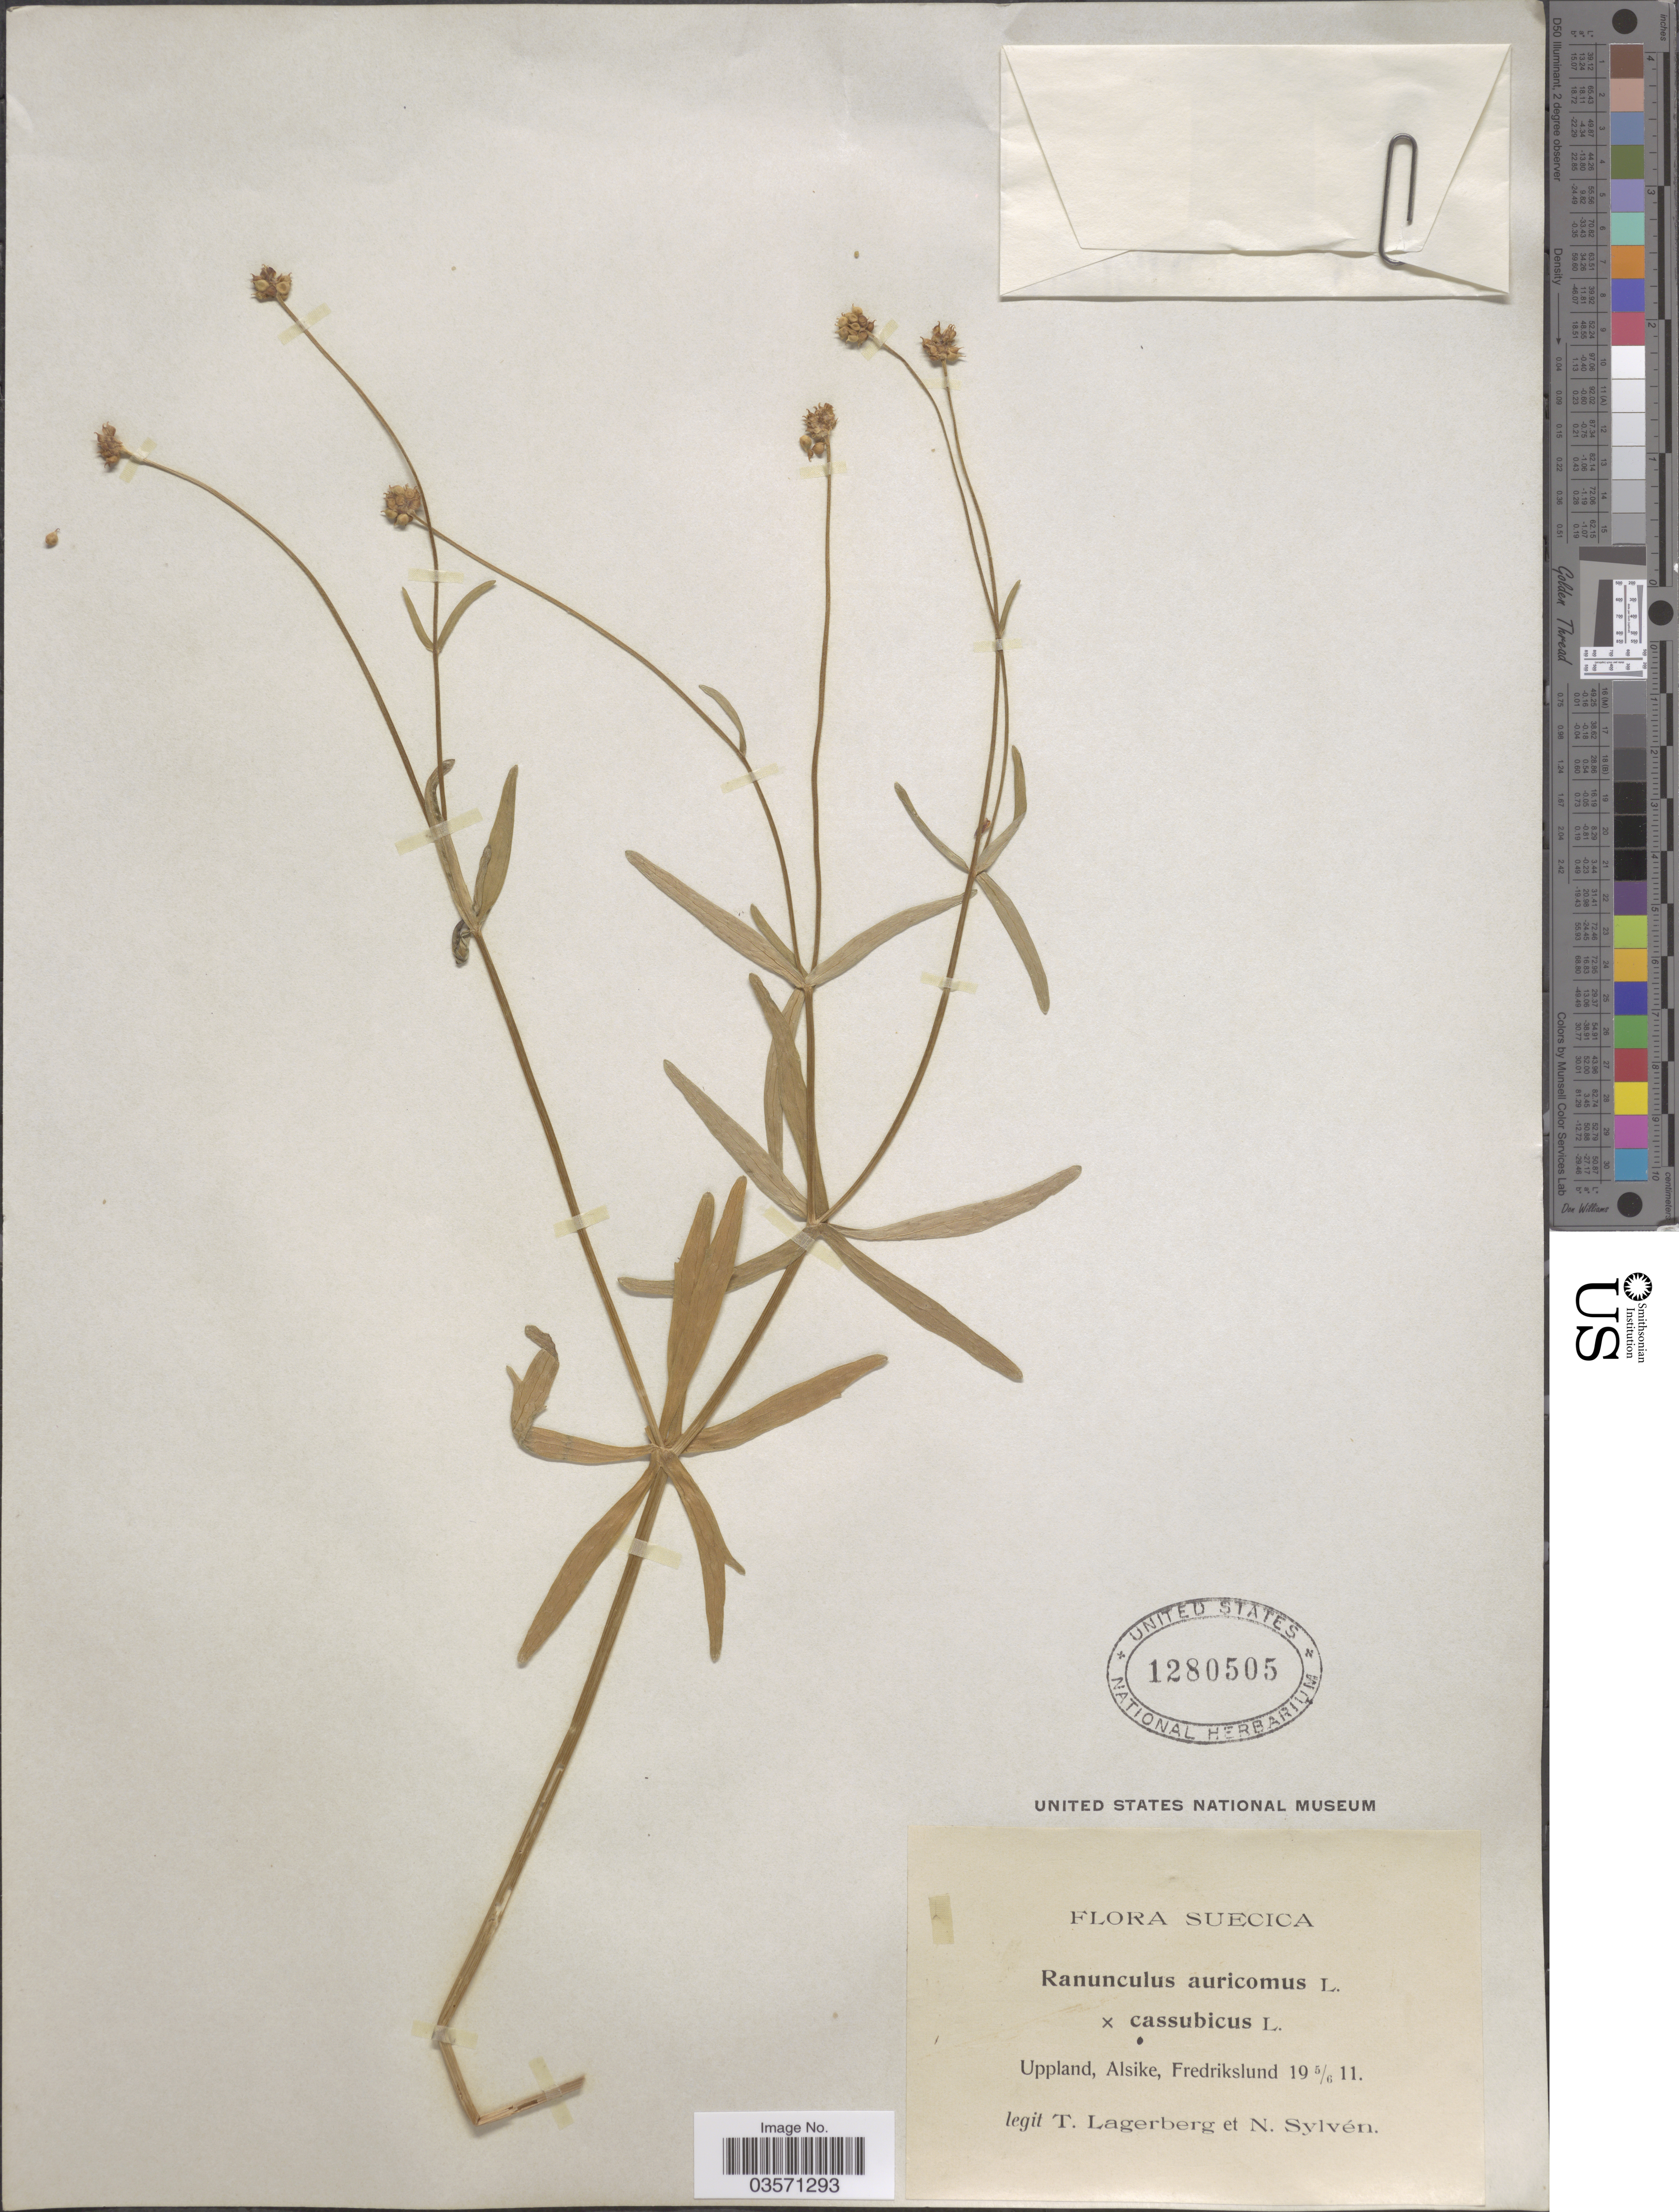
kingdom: Plantae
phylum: Tracheophyta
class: Magnoliopsida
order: Ranunculales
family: Ranunculaceae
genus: Ranunculus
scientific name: Ranunculus auricomus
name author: L.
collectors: T. Lagerberg & N. O. Sylvén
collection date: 1911-06-05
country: Sweden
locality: Suecica. Uppland, Alsike, Fredrikslund.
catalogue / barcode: US 1280505